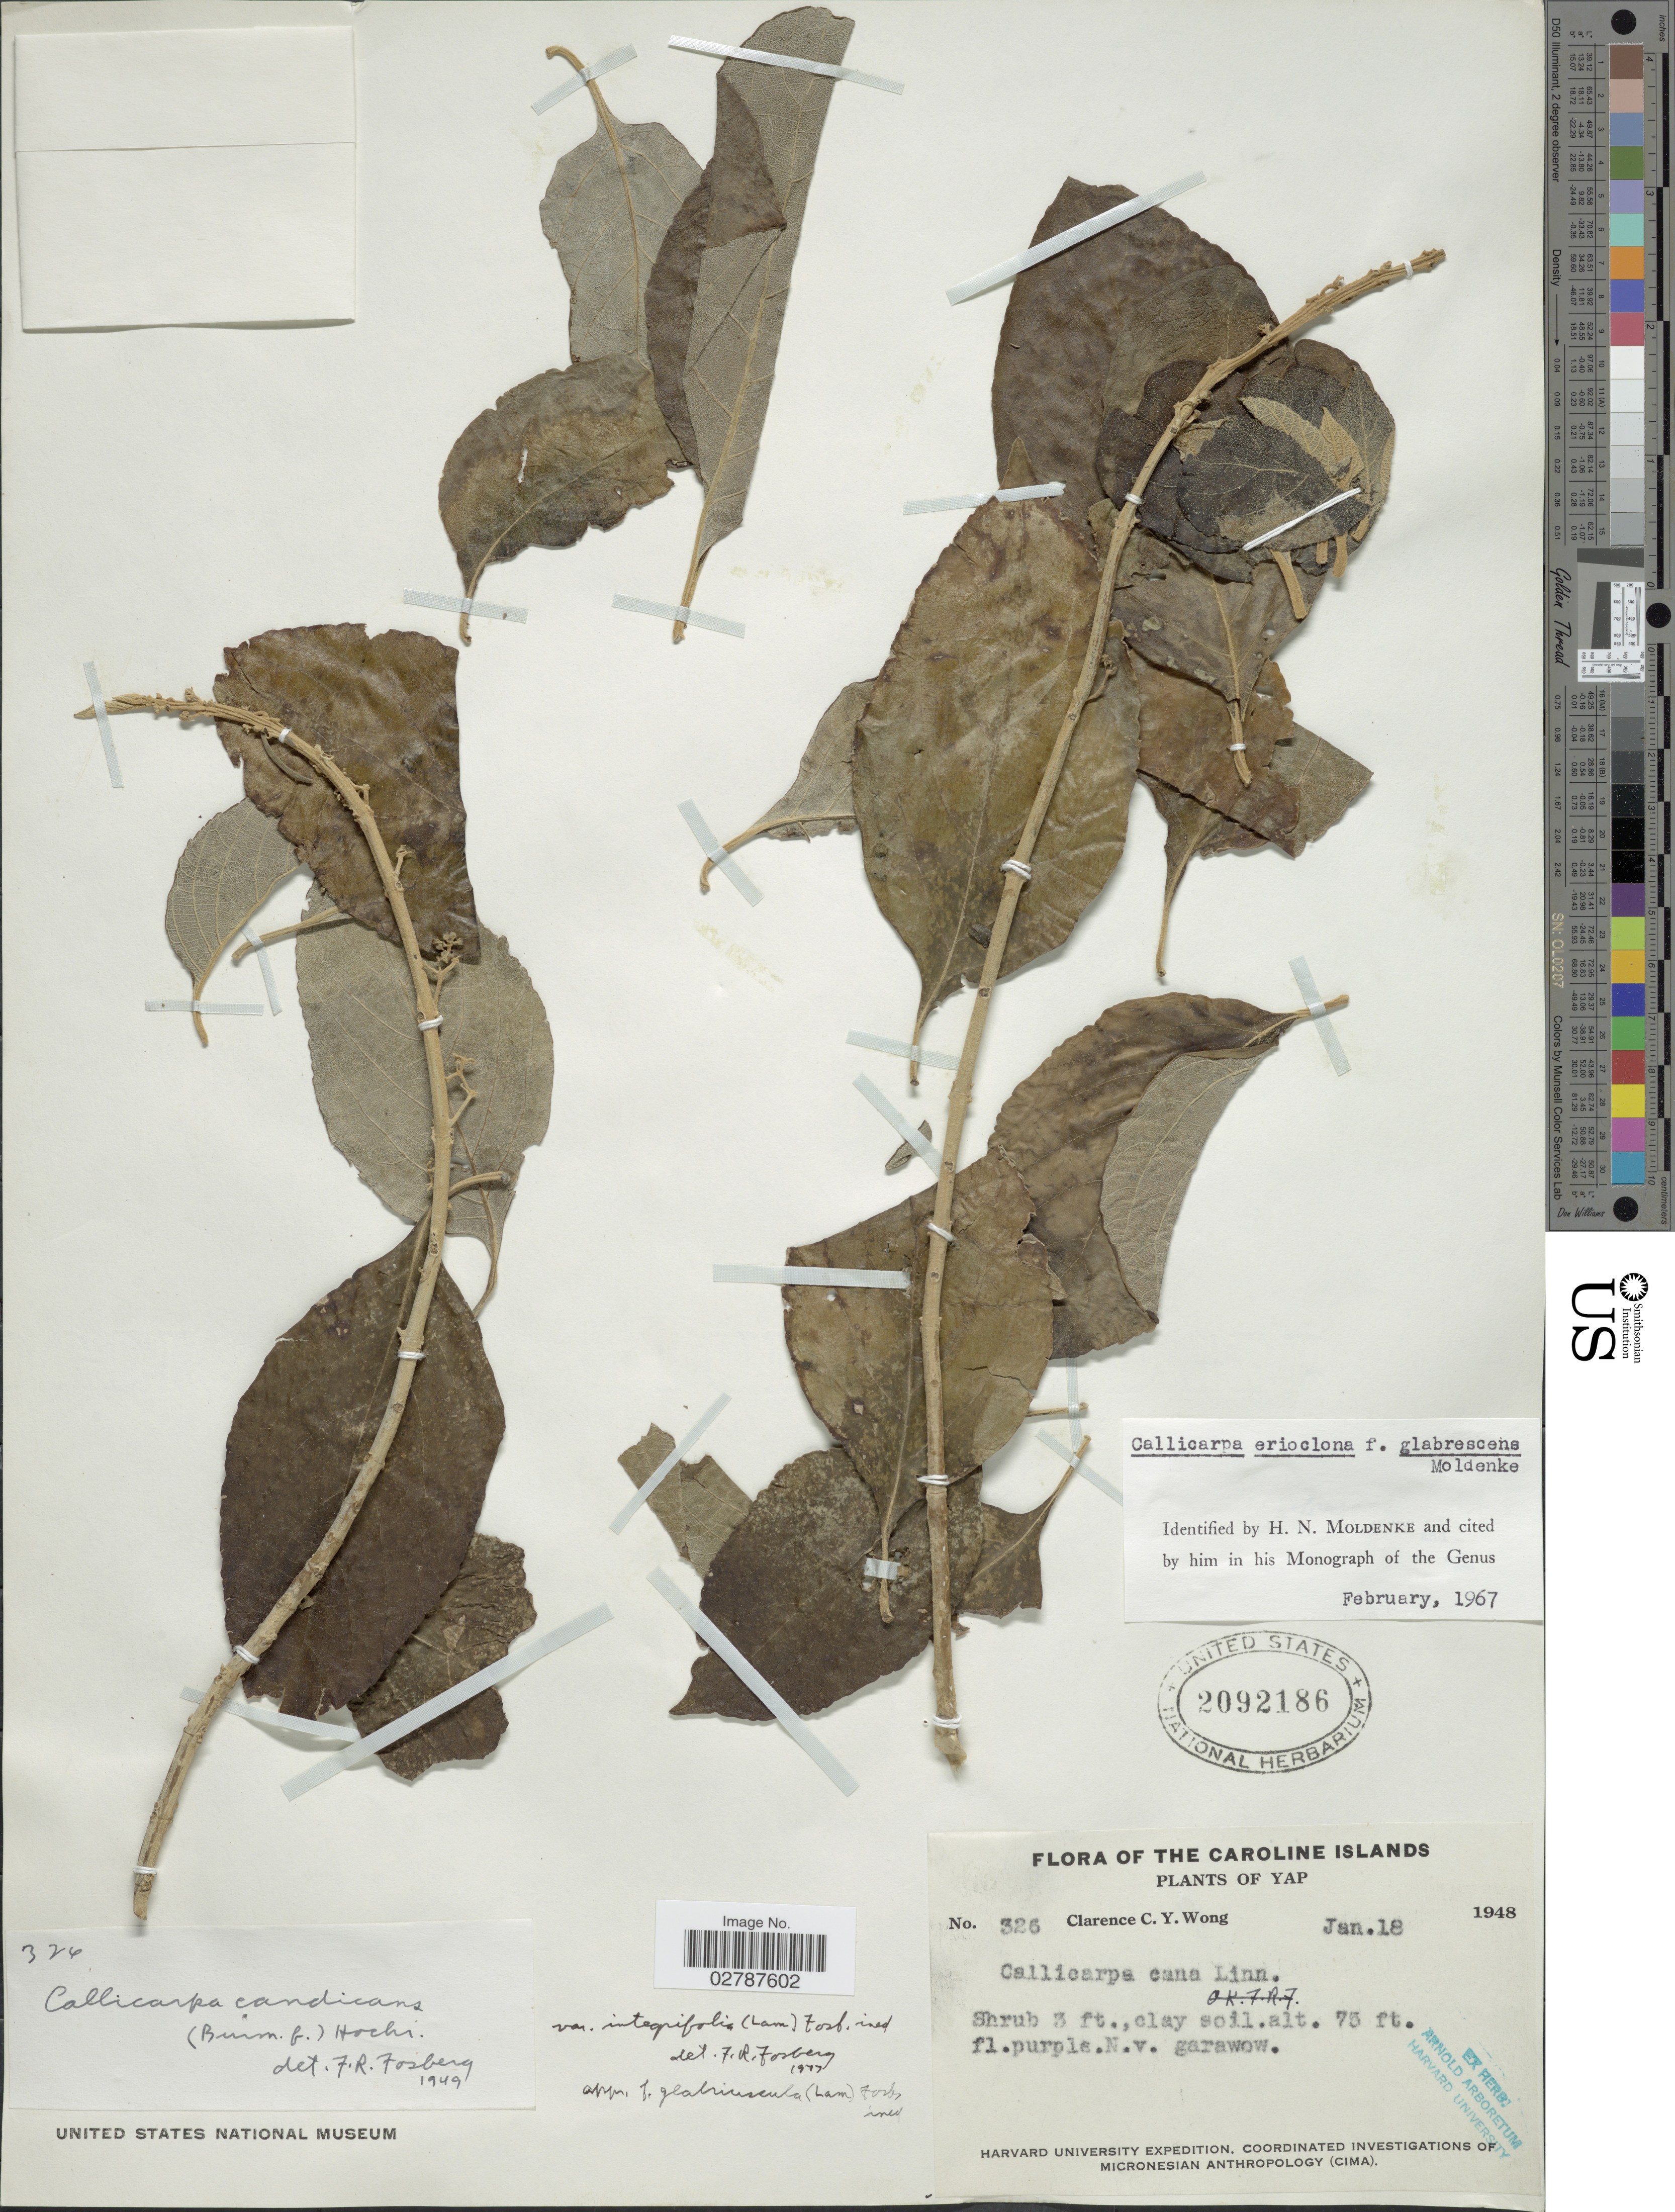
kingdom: Plantae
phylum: Tracheophyta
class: Magnoliopsida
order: Lamiales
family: Lamiaceae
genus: Callicarpa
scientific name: Callicarpa candicans var. integrifolia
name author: (Lam.) Fosberg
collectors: C. Wong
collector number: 326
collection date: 1948-01-18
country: Micronesia, Federated States of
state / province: Yap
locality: The Caroline Islands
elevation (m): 23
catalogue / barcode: US 2092186